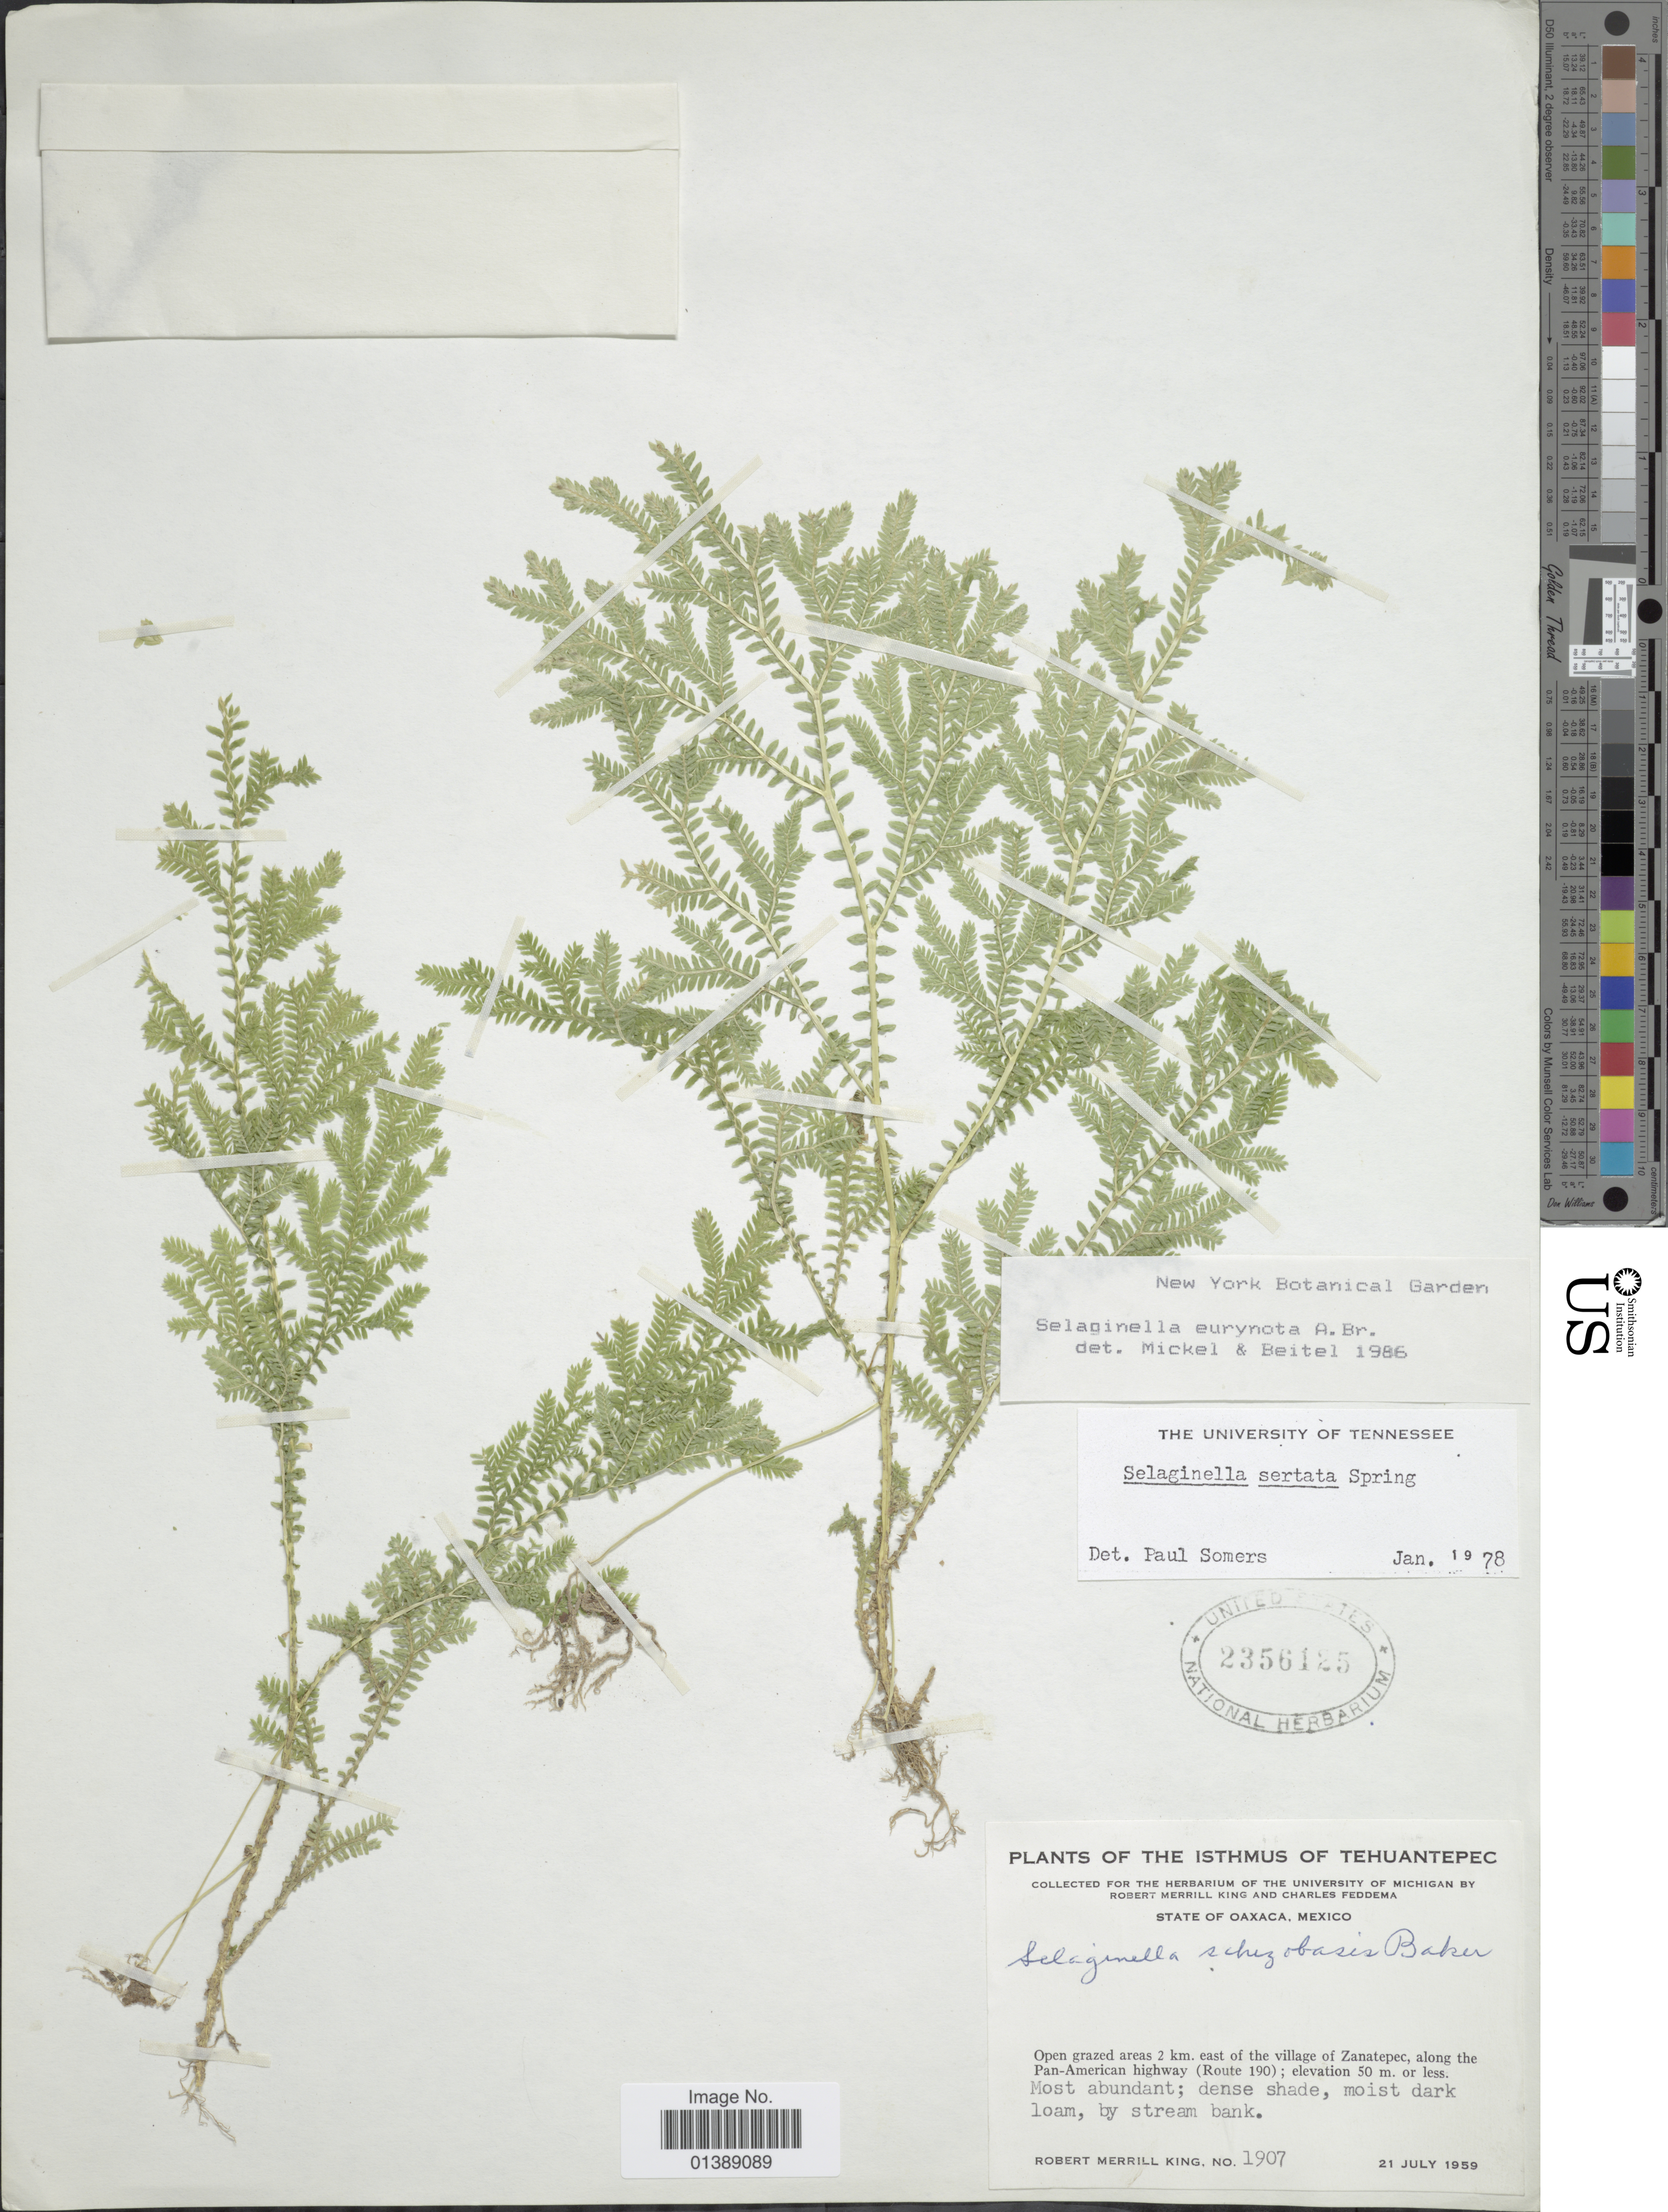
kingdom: Plantae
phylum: Tracheophyta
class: Lycopodiopsida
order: Selaginellales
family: Selaginellaceae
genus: Selaginella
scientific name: Selaginella schizobasis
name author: Baker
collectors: R. M. King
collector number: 1907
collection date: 1959-07-21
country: Mexico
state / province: Oaxaca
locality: Open grazed areas 2 km. east of the village of Zanatepec, along the Pan-American highway (Route 190)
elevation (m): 50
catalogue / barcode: US 2356125